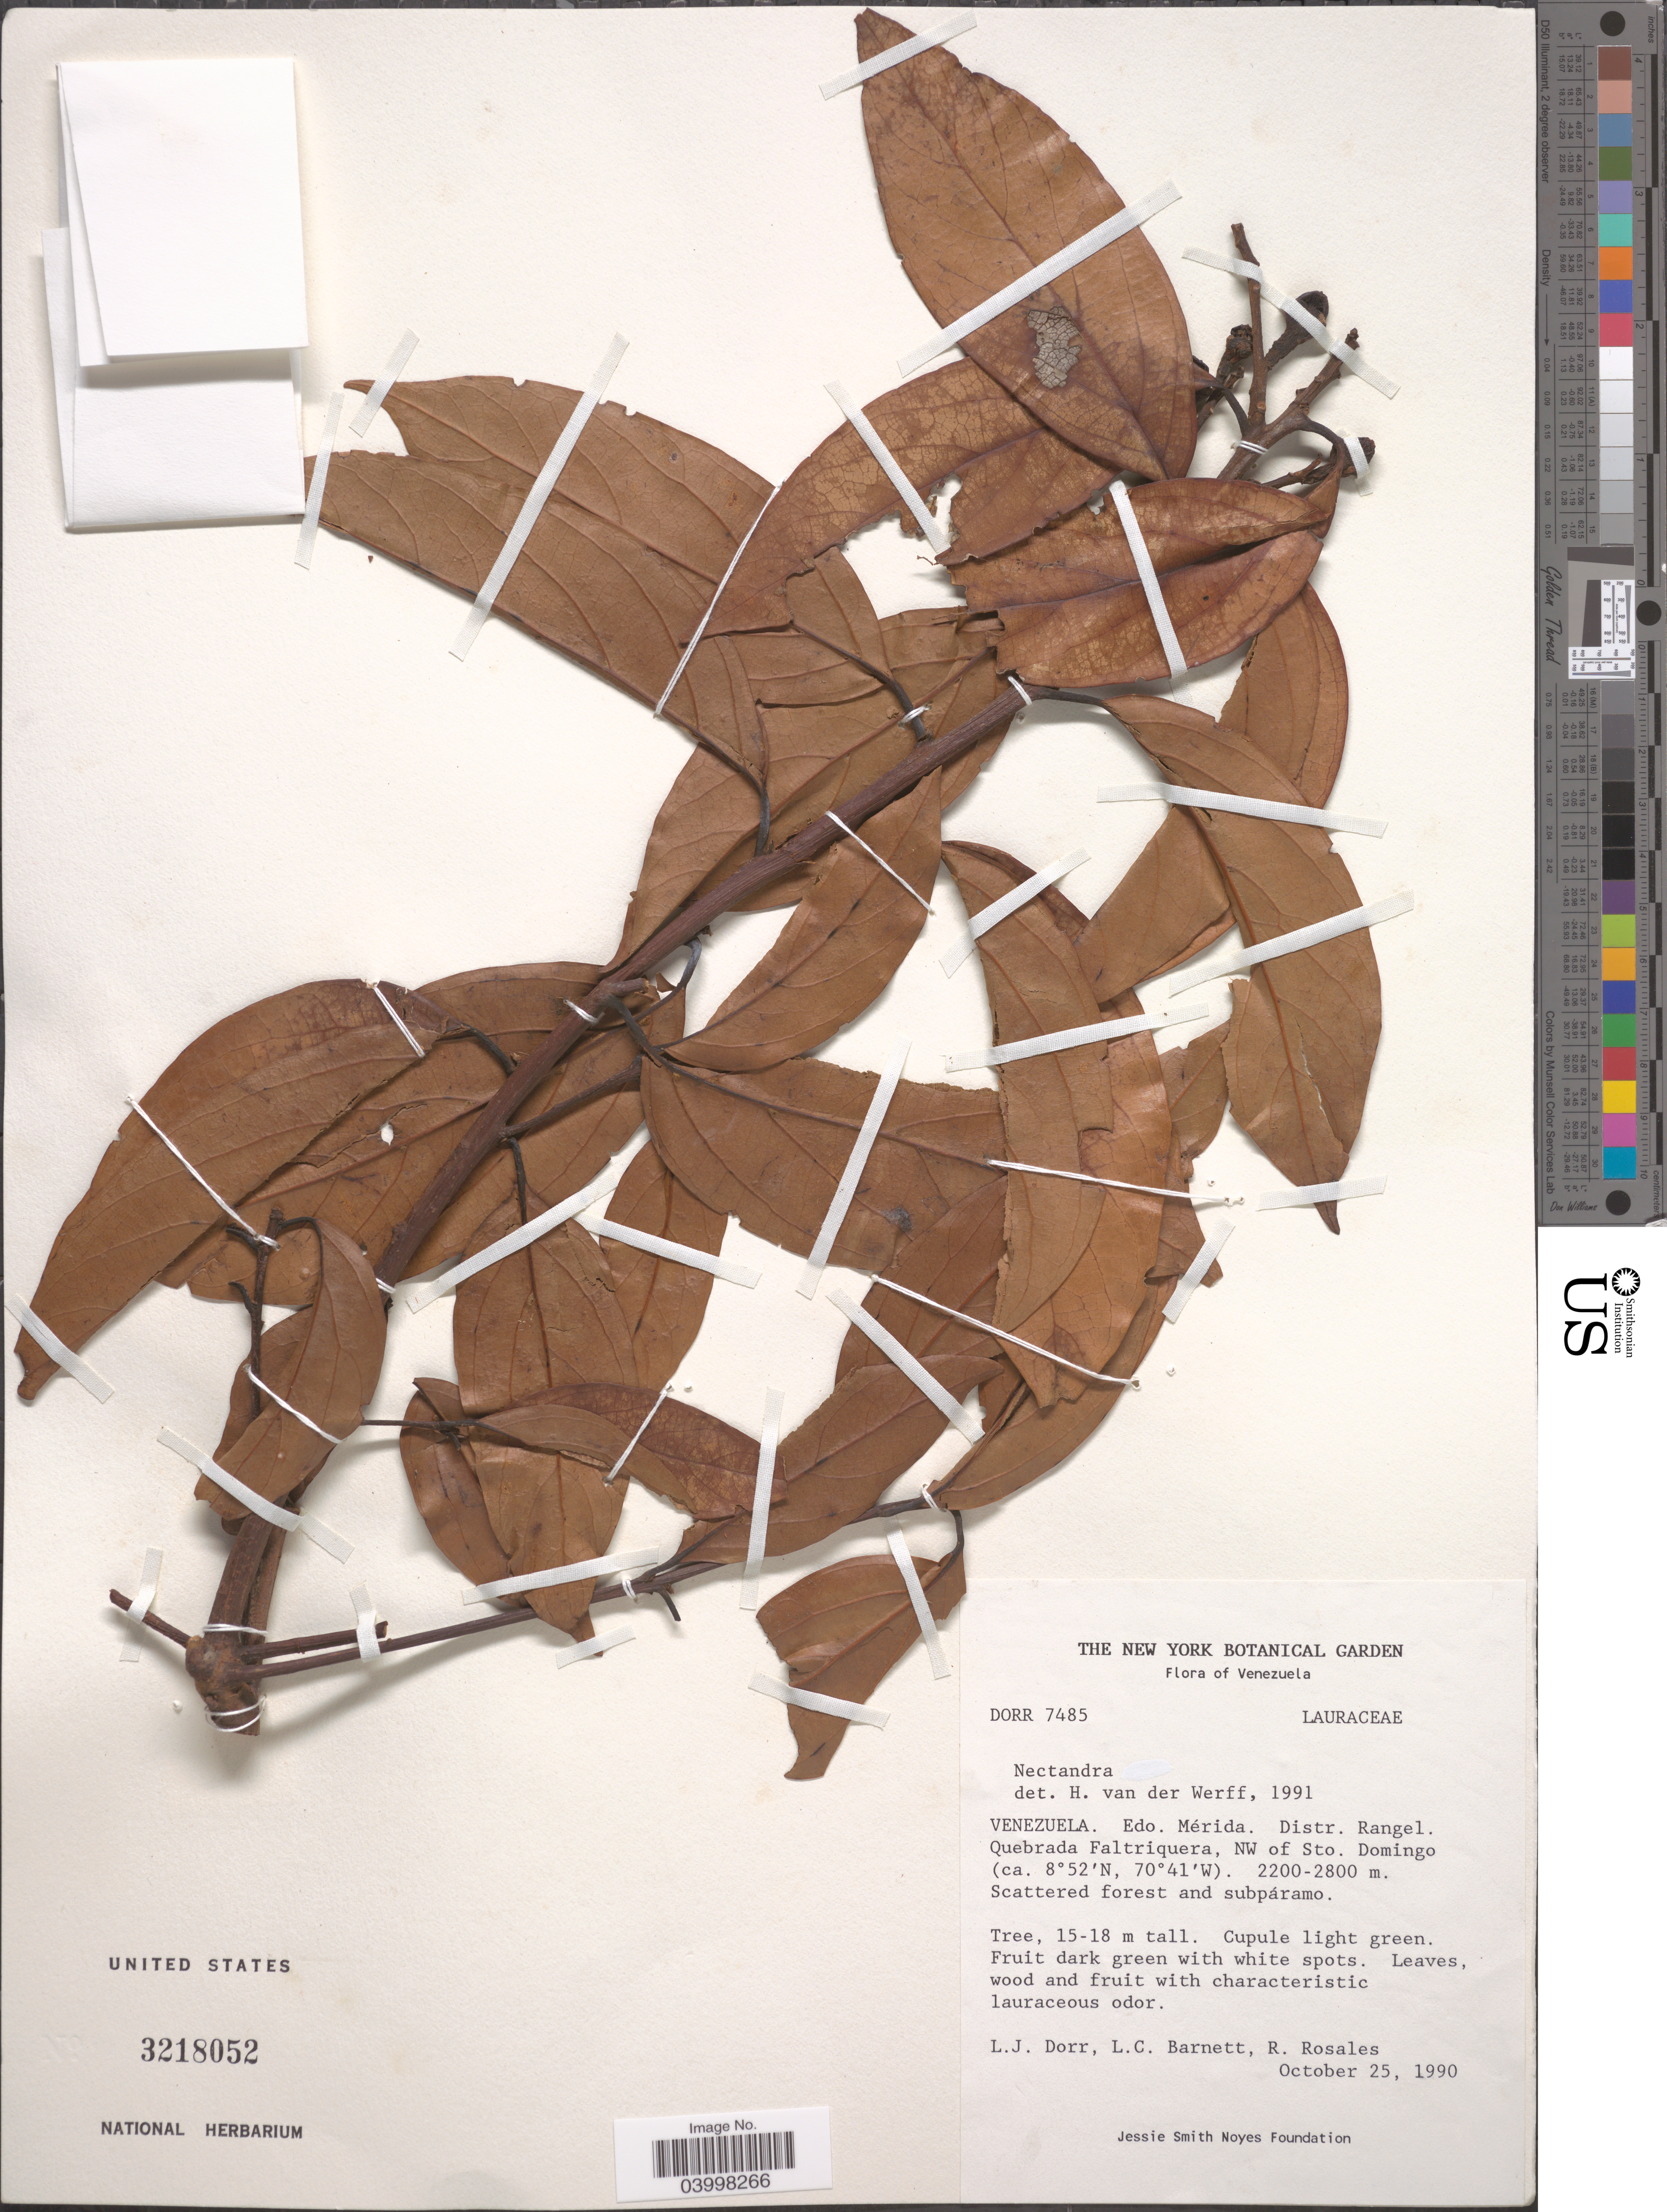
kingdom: Plantae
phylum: Tracheophyta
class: Magnoliopsida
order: Laurales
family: Lauraceae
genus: Nectandra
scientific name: Nectandra sp.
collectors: L. J. Dorr, L. C. Barnett & R. Rosales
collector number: DORR 7485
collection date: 1990-10-25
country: Venezuela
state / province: Mérida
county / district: Rangel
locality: Quebrada Faltriquera, NW of Sto. Domingo.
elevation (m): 2200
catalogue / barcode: US 3218052